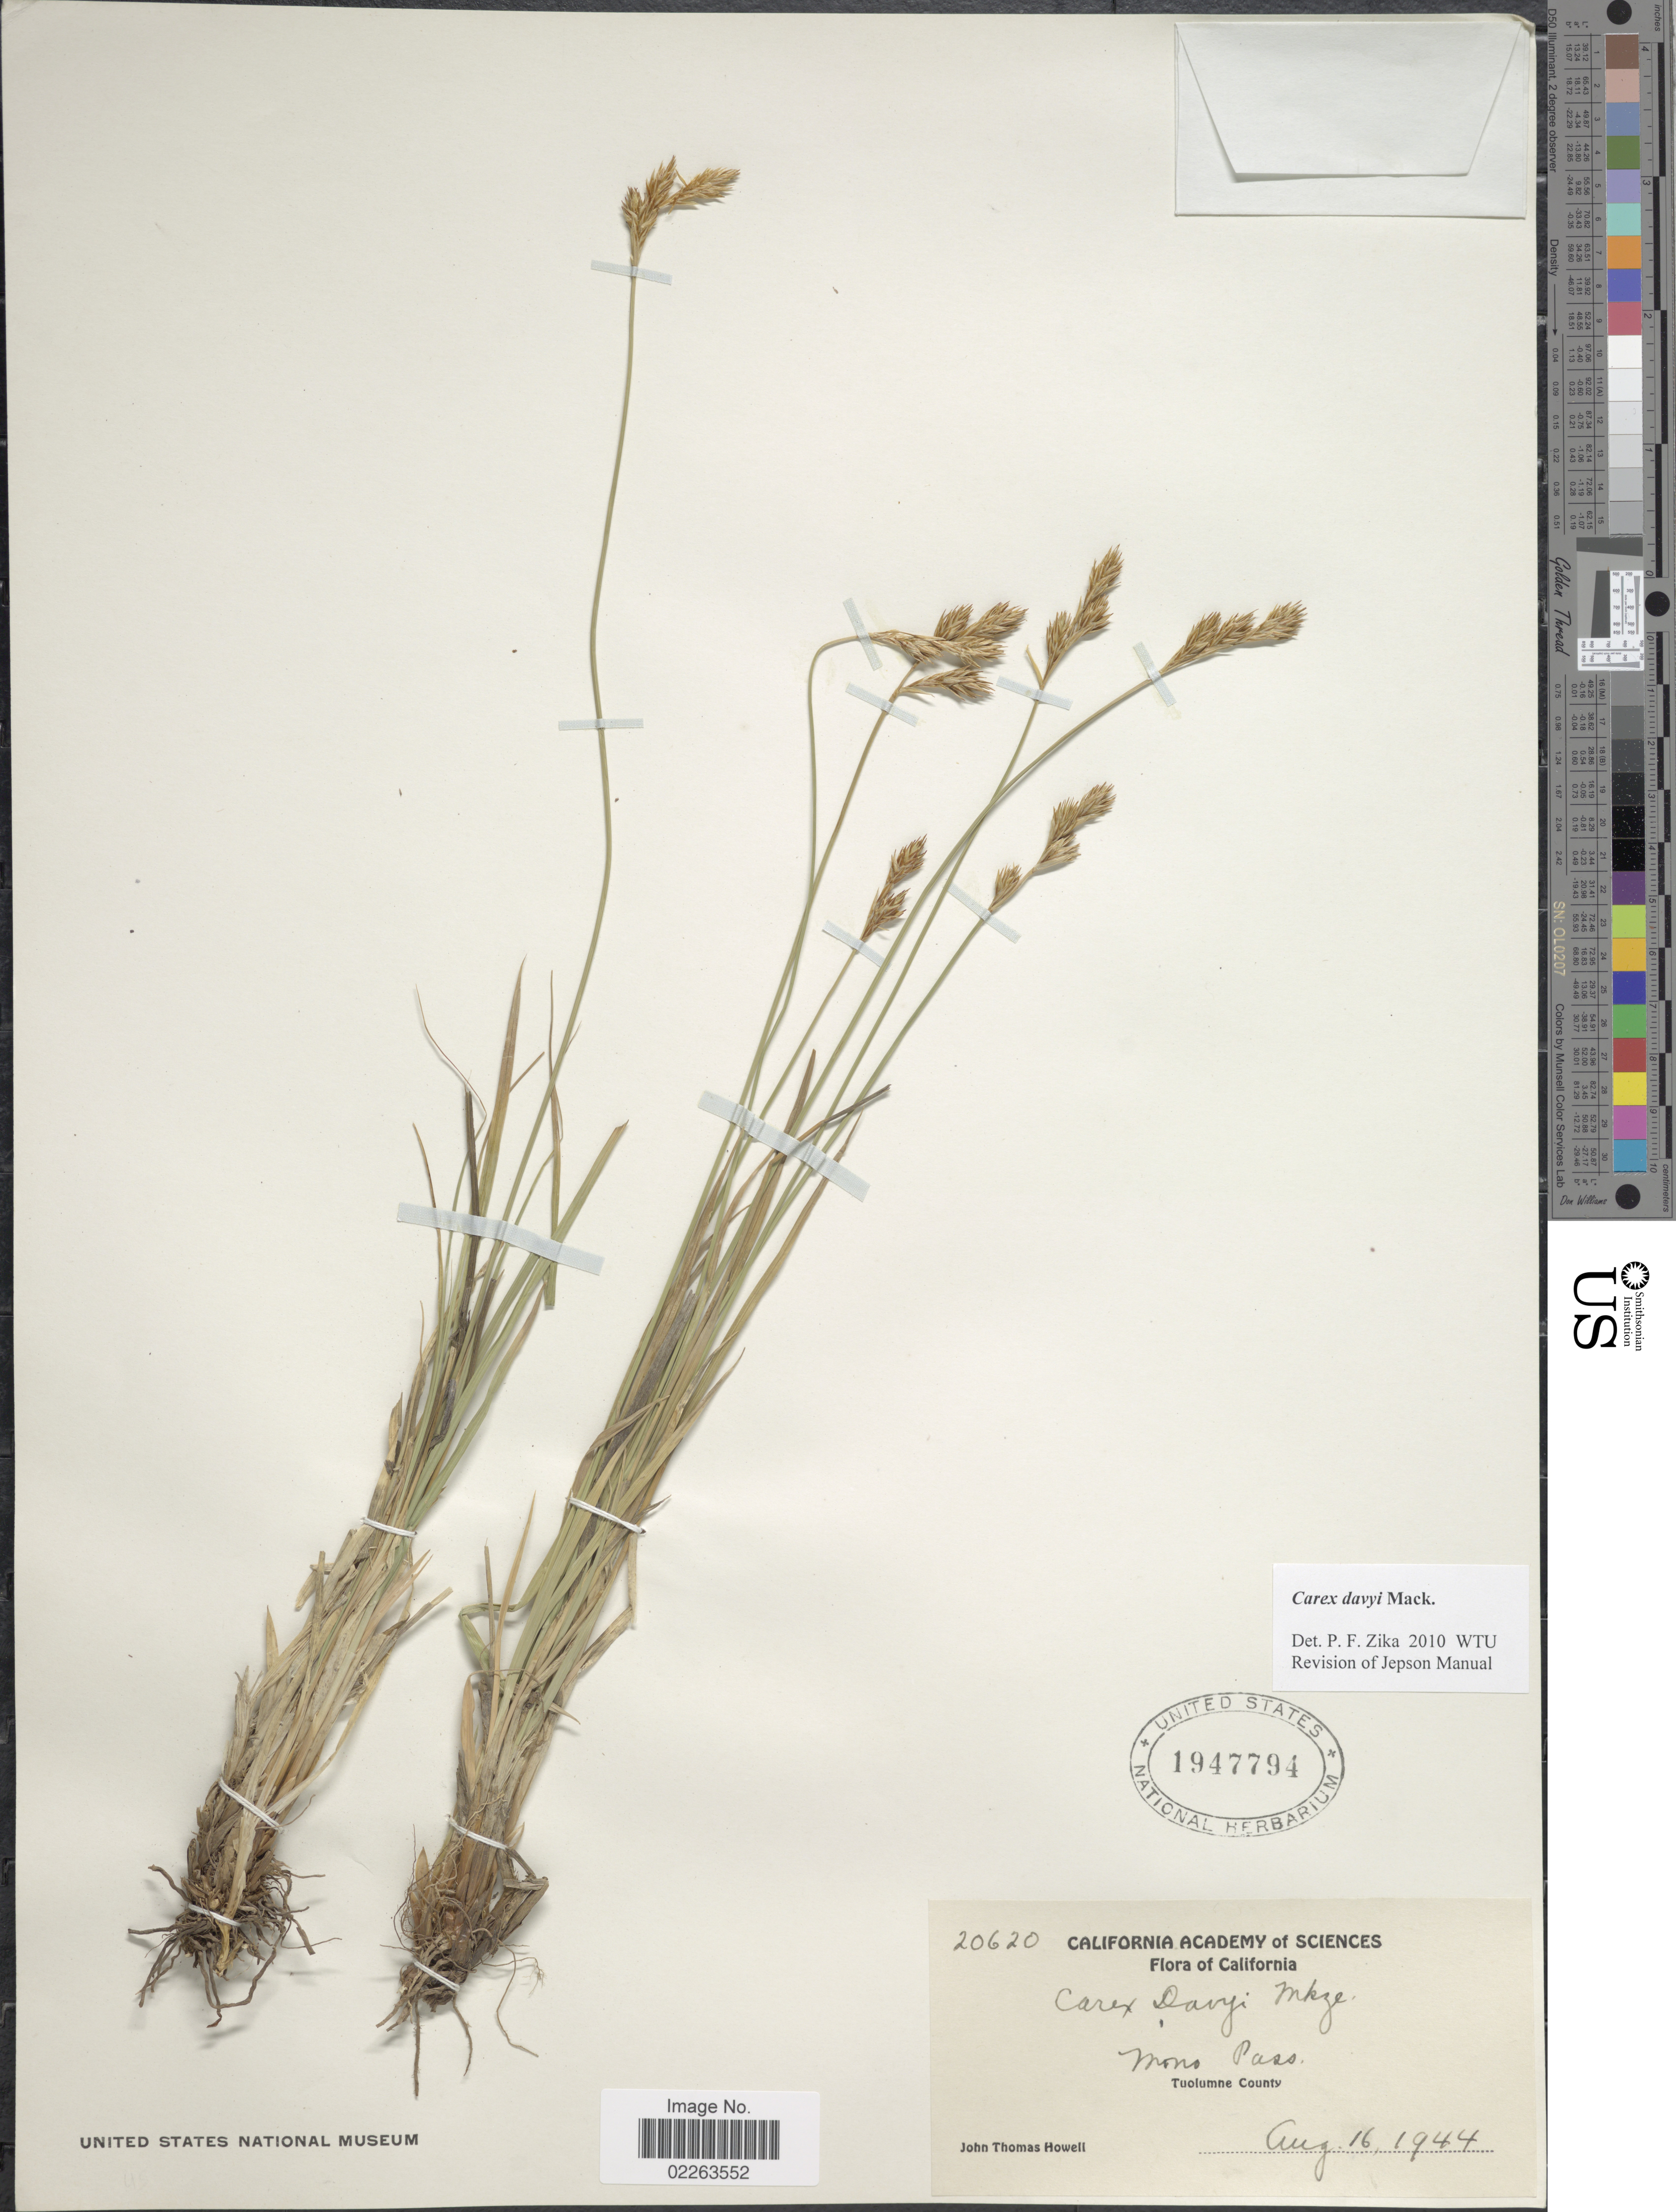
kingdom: Plantae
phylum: Tracheophyta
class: Liliopsida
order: Poales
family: Cyperaceae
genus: Carex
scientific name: Carex davyi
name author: Mack.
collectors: J. T. Howell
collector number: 20620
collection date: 1944-08-16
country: United States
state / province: California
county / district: Tuolumne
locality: Mono Pass, Tuolumne County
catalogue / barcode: US 1947794